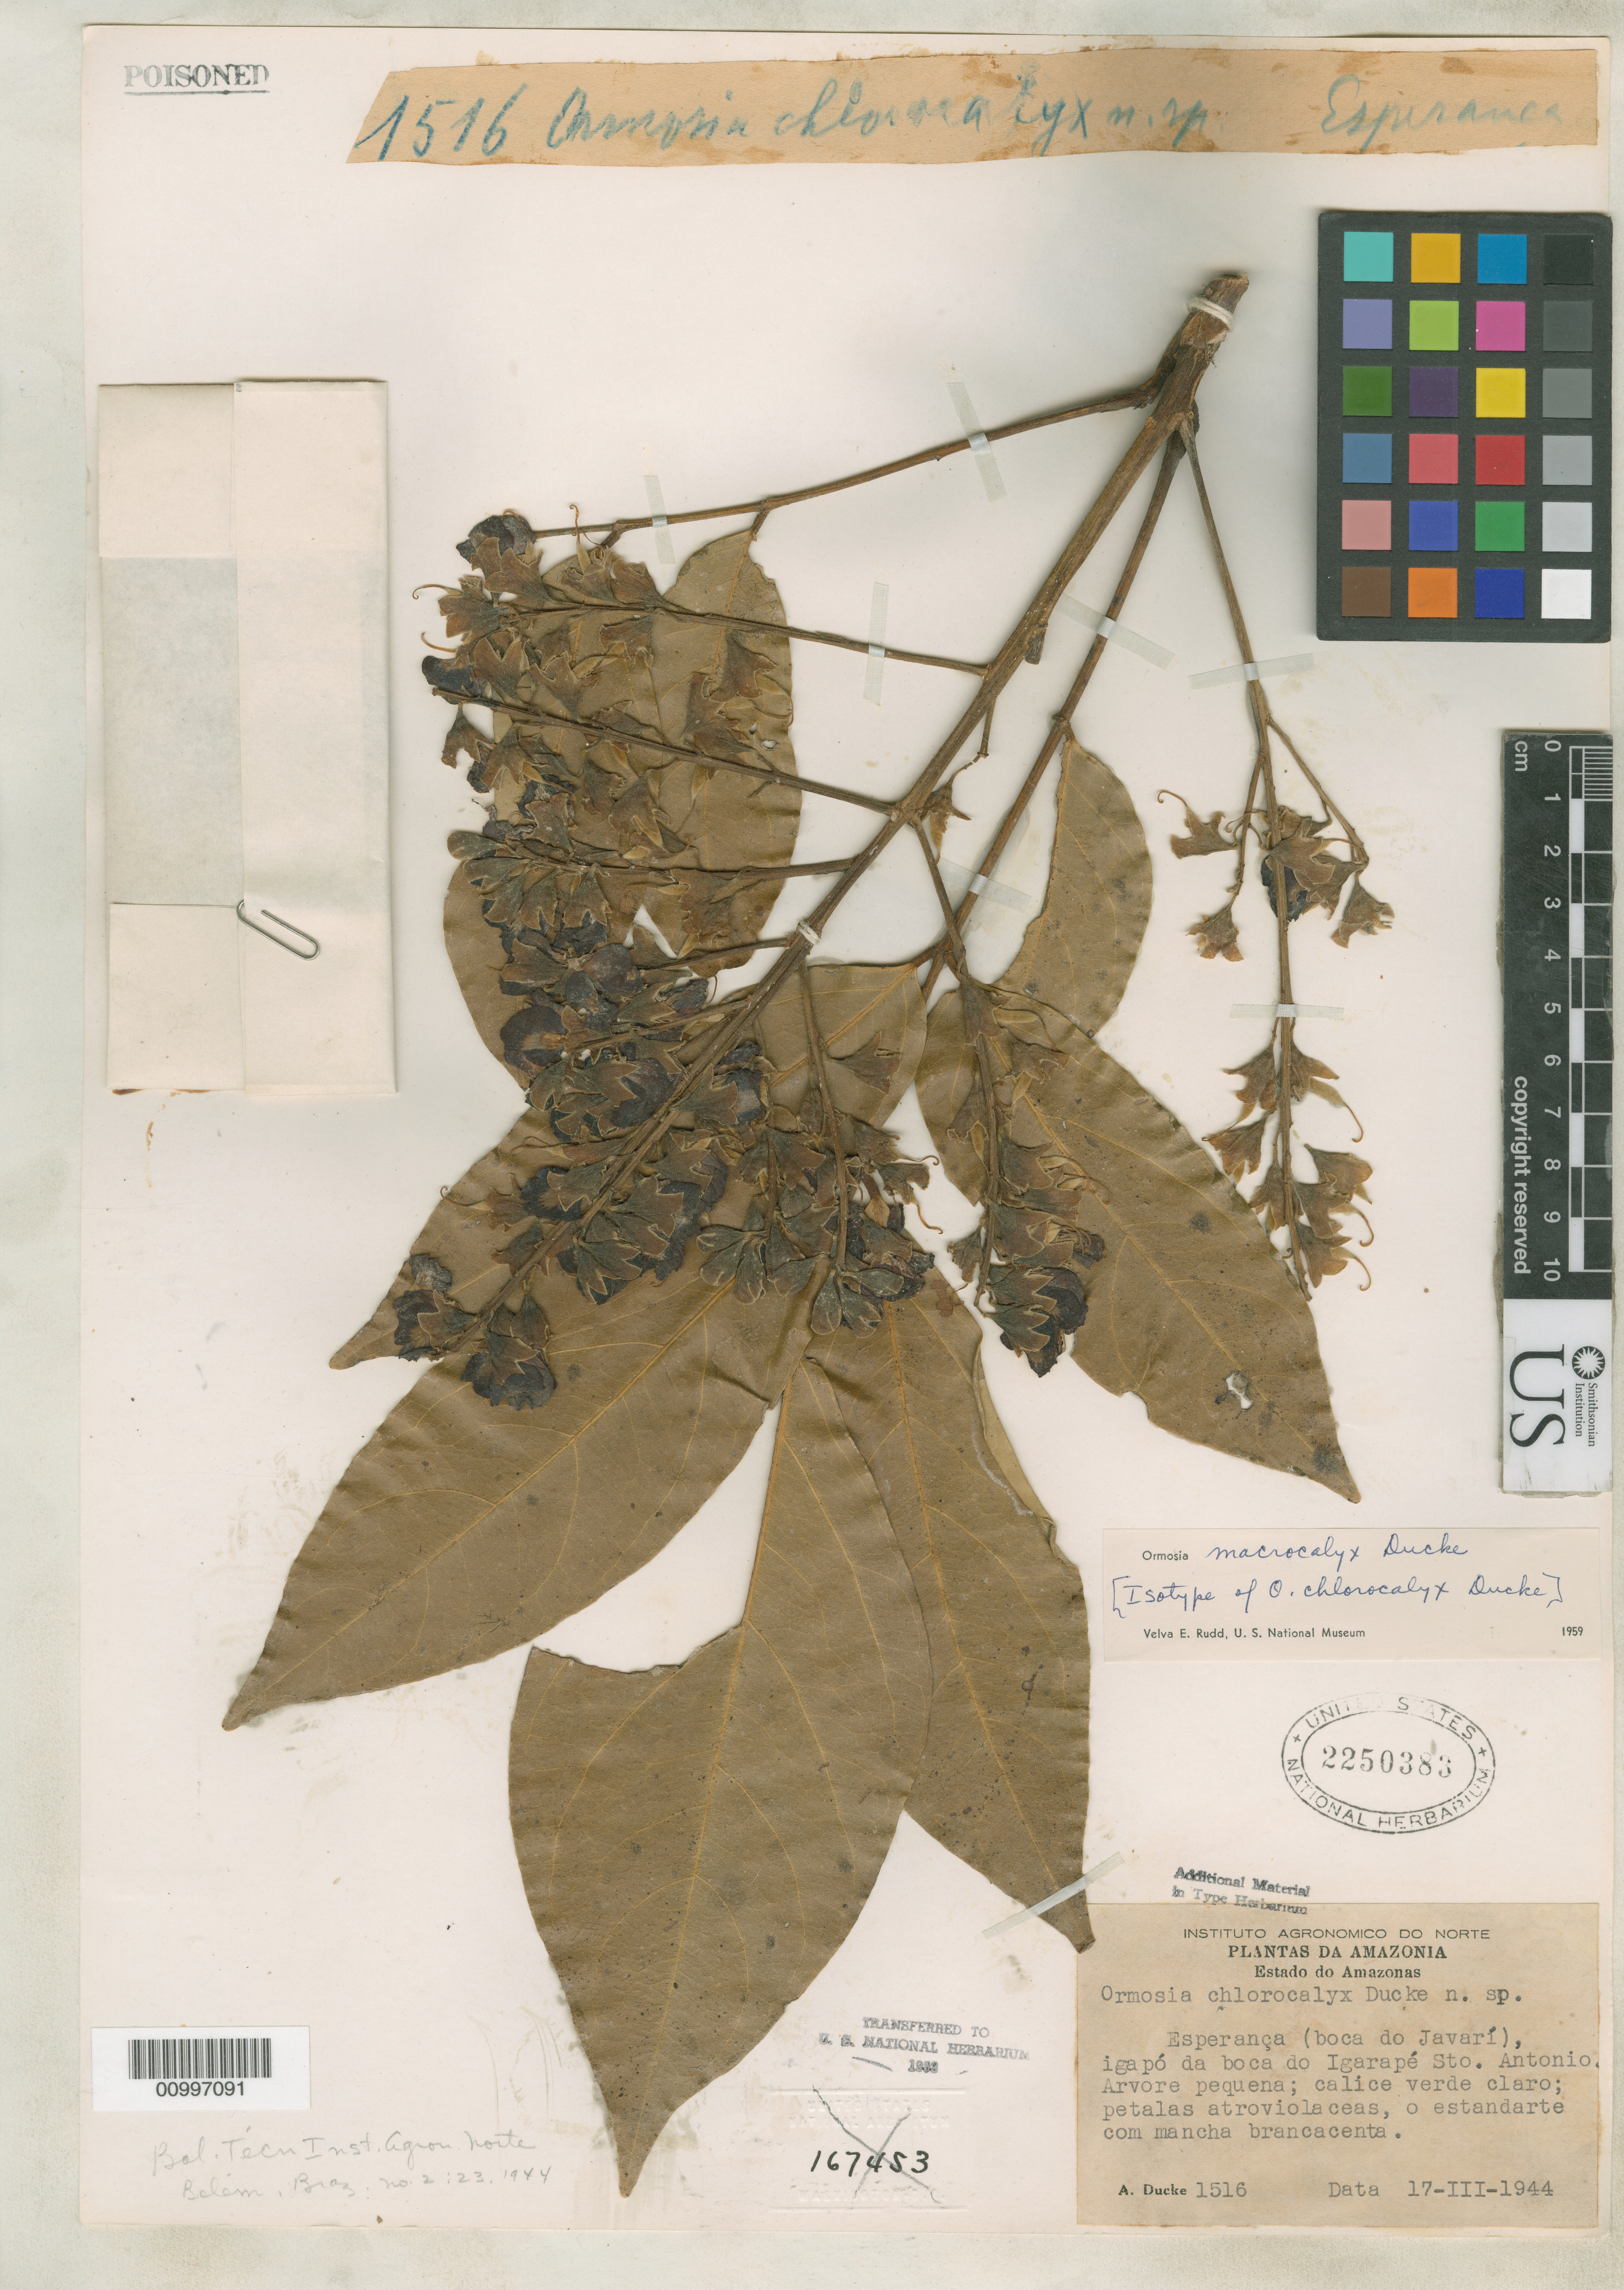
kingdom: Plantae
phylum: Tracheophyta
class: Magnoliopsida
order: Fabales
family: Fabaceae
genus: Ormosia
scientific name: Ormosia chlorocalyx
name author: Ducke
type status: Isotype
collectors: A. Ducke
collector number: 1516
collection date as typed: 17 Mar 1944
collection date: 1944-03-17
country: Brazil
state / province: Amazonas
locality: Esperanca (boca de Javari), igapo da boca do Igarape Sto. Atonio.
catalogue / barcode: US 2250383